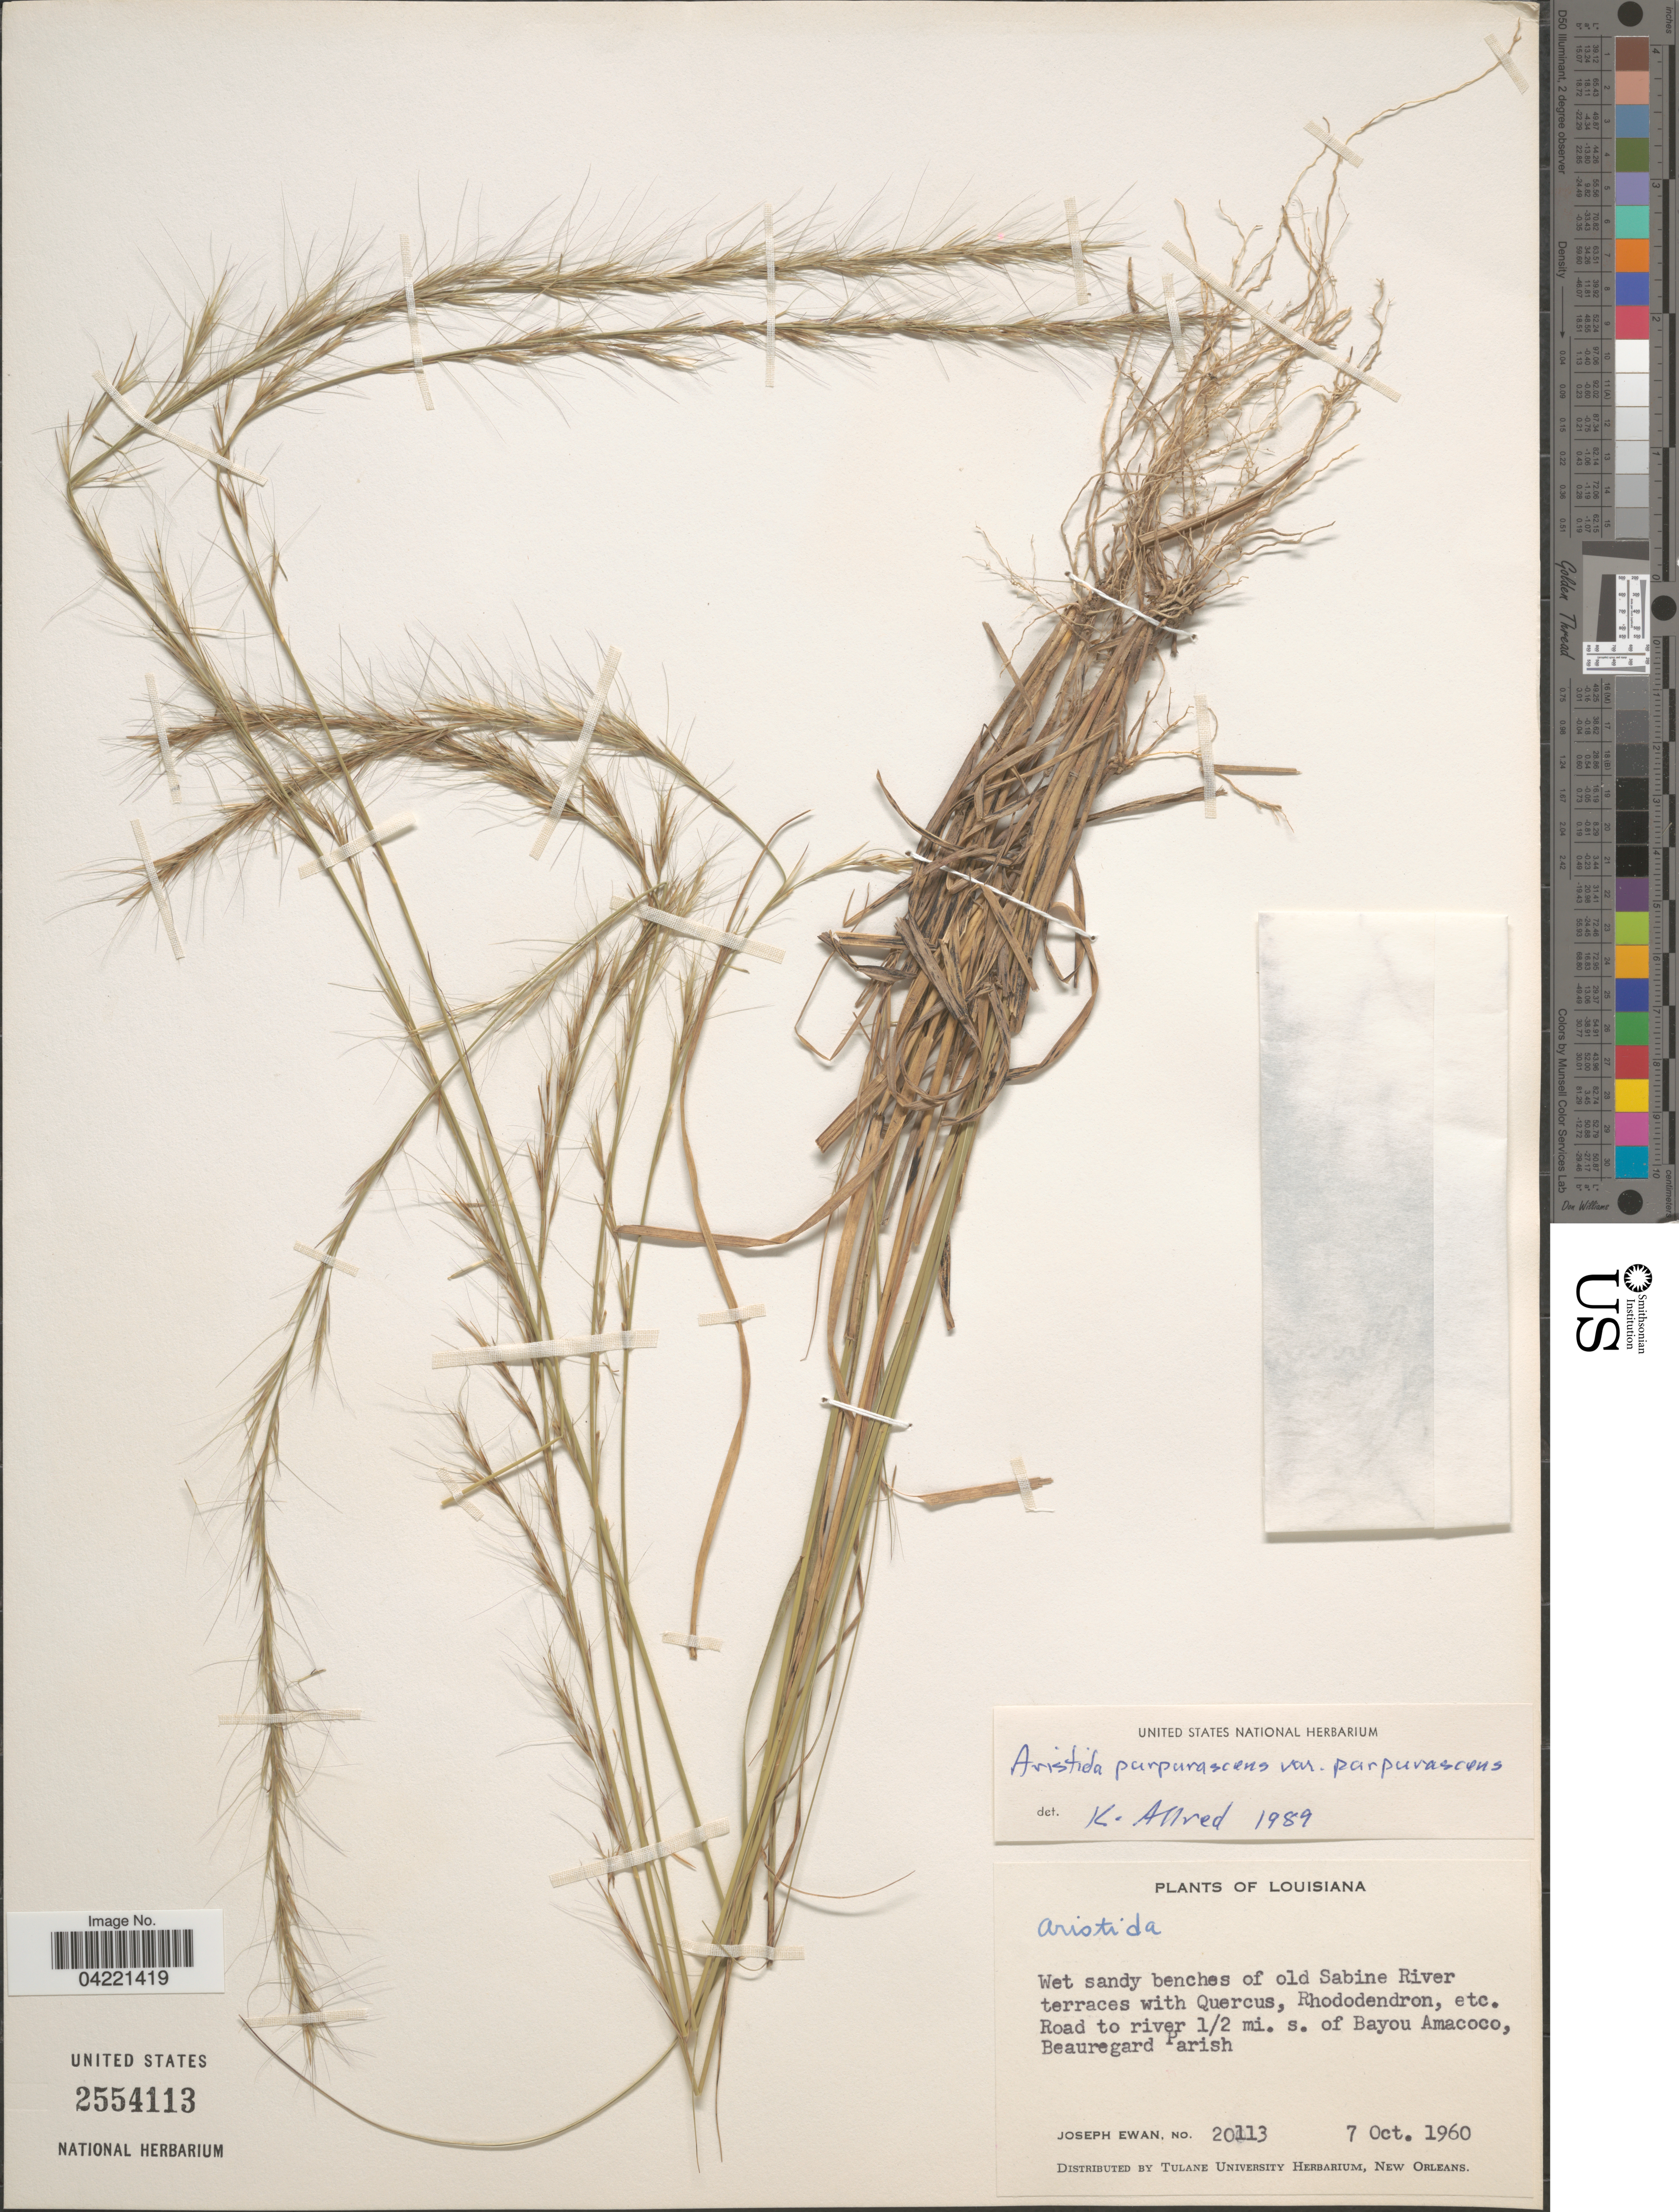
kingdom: Plantae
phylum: Tracheophyta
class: Liliopsida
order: Poales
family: Poaceae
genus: Aristida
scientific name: Aristida purpurascens var. purpurescens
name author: Poir.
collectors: J. A. Ewan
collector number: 20113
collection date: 1960-10-07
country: United States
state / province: Louisiana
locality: Wet sandy benches of old Sabine River terraces. Road to river 1/2 mi. s. of Bayou Amacoco, Beauregard Parish.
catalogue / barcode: US 2554113